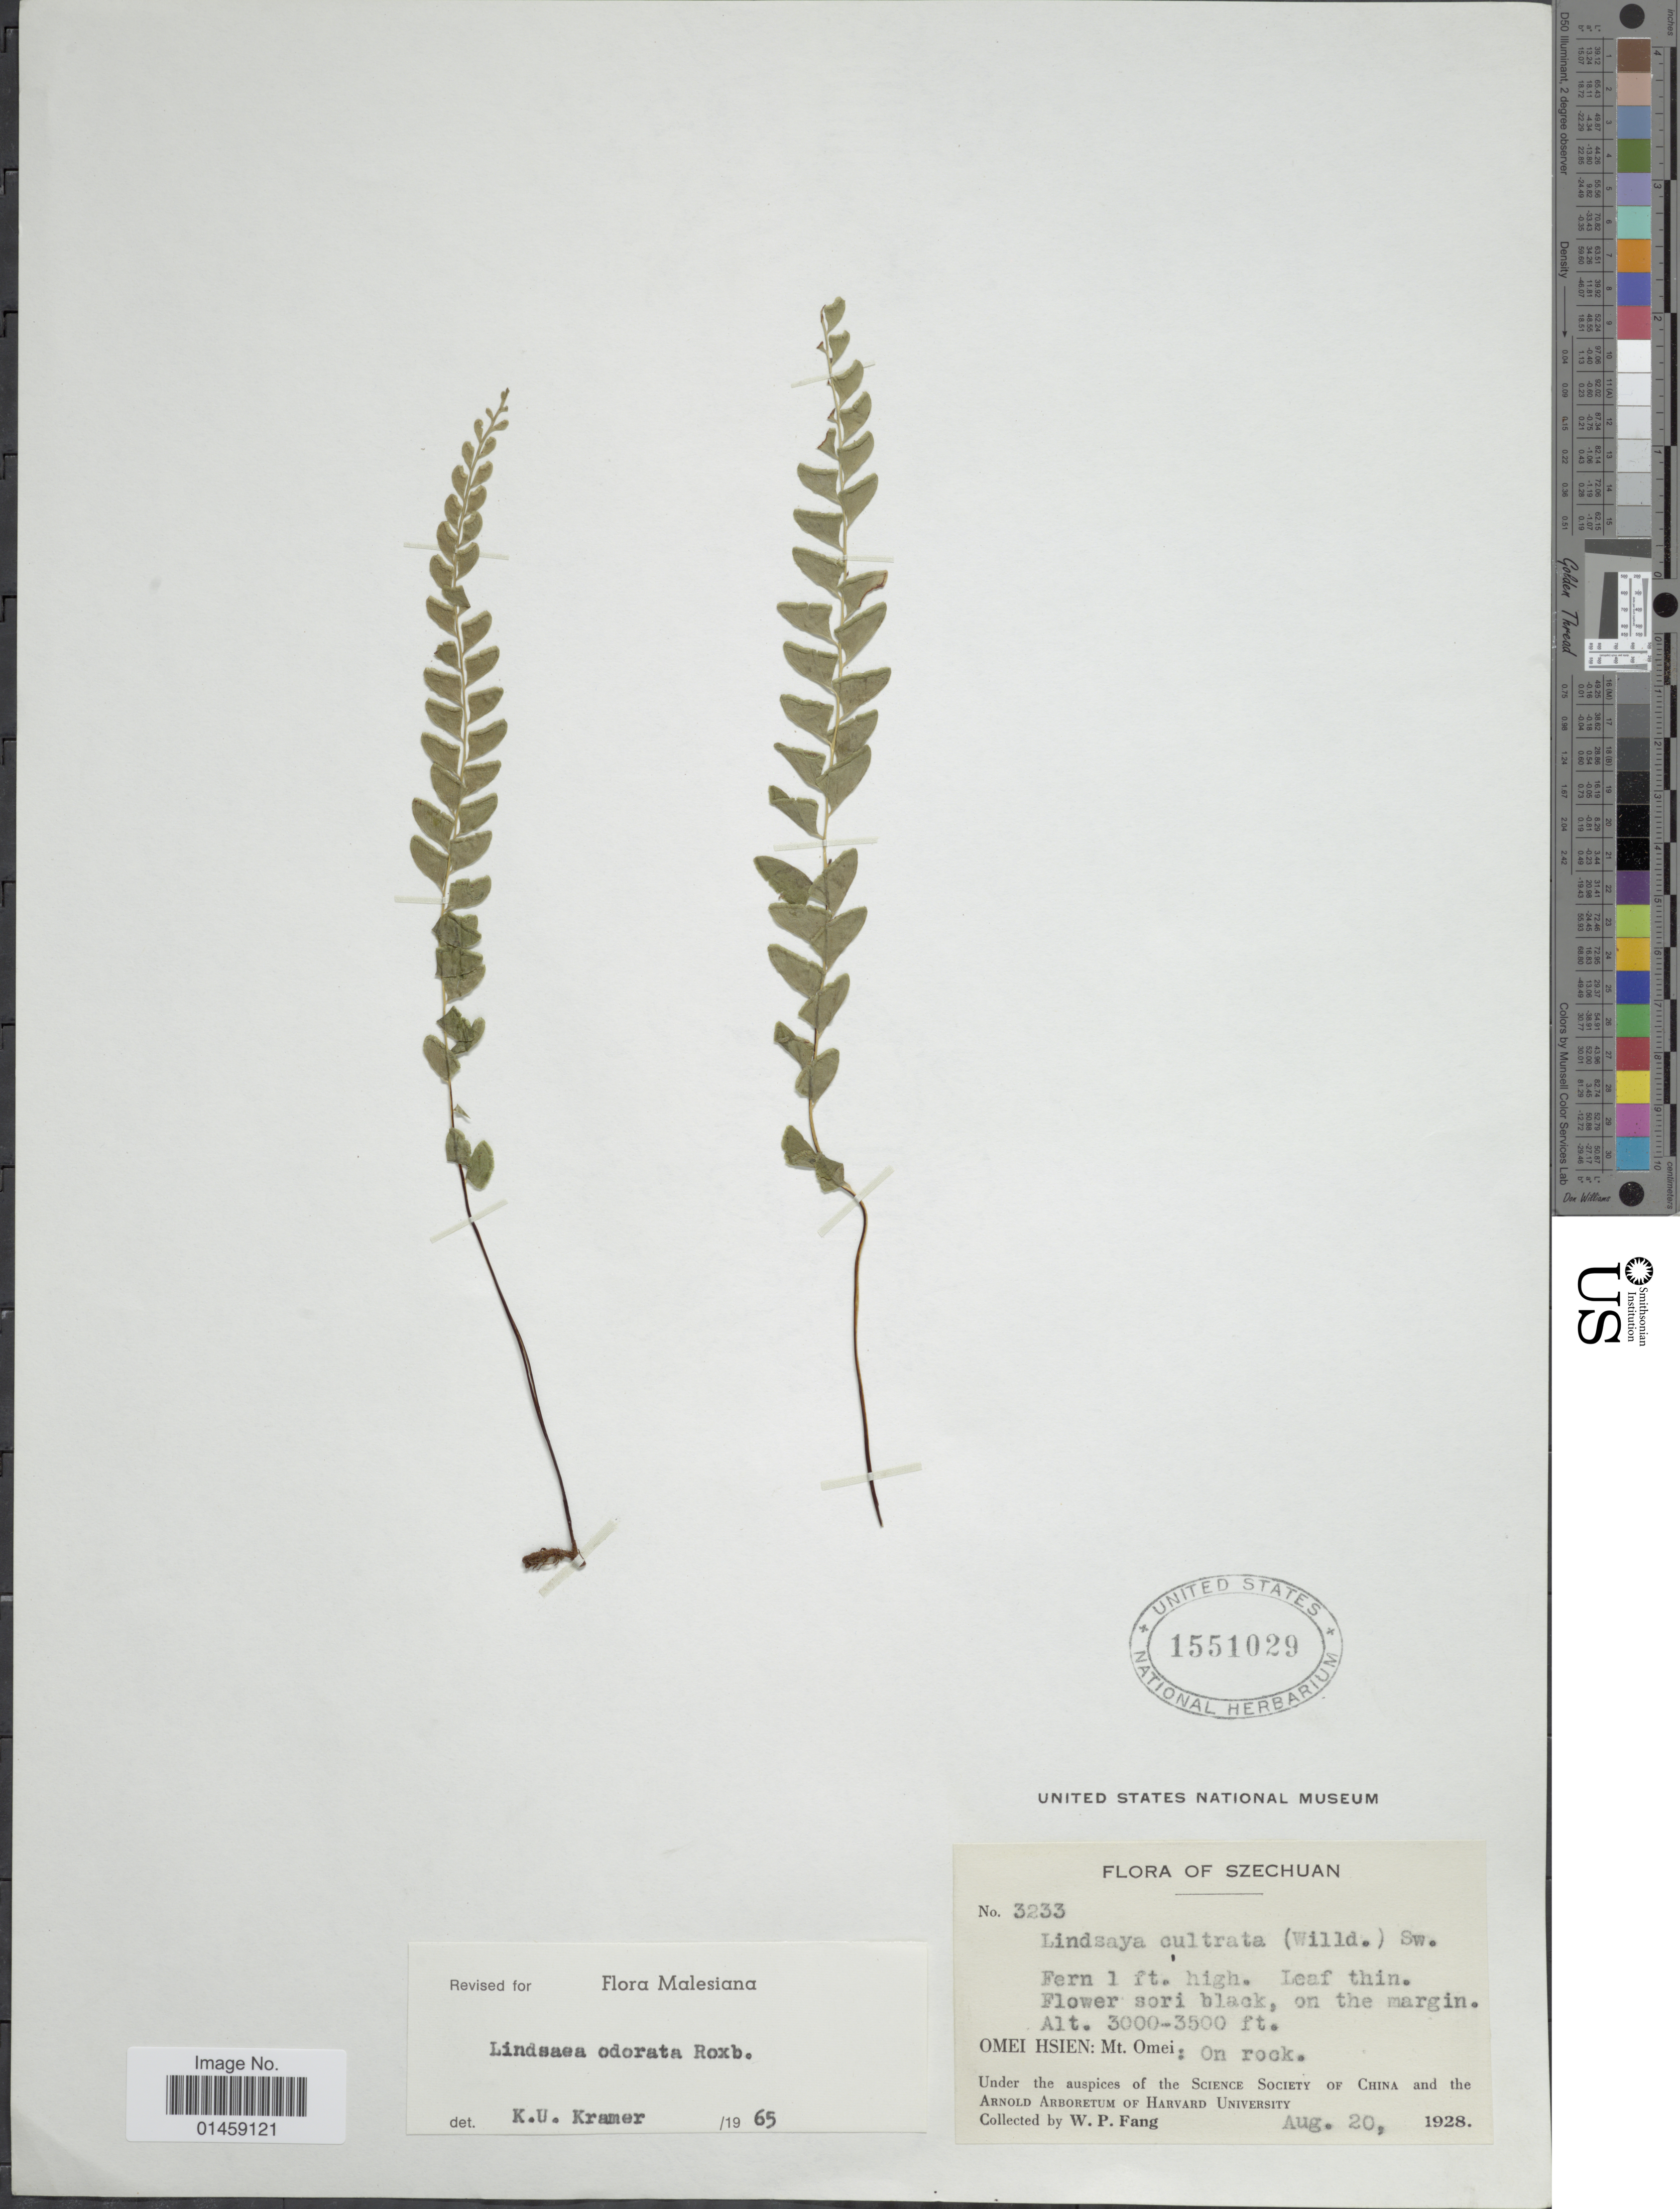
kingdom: Plantae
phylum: Tracheophyta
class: Polypodiopsida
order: Polypodiales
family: Lindsaeaceae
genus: Lindsaea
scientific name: Lindsaea odorata var. odorata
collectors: W. P. Fang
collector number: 3233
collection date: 1928-08-20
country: China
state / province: Sichuan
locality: Szechuan, Omei Hsien: Mt. Omei.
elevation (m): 914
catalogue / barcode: US 1551029